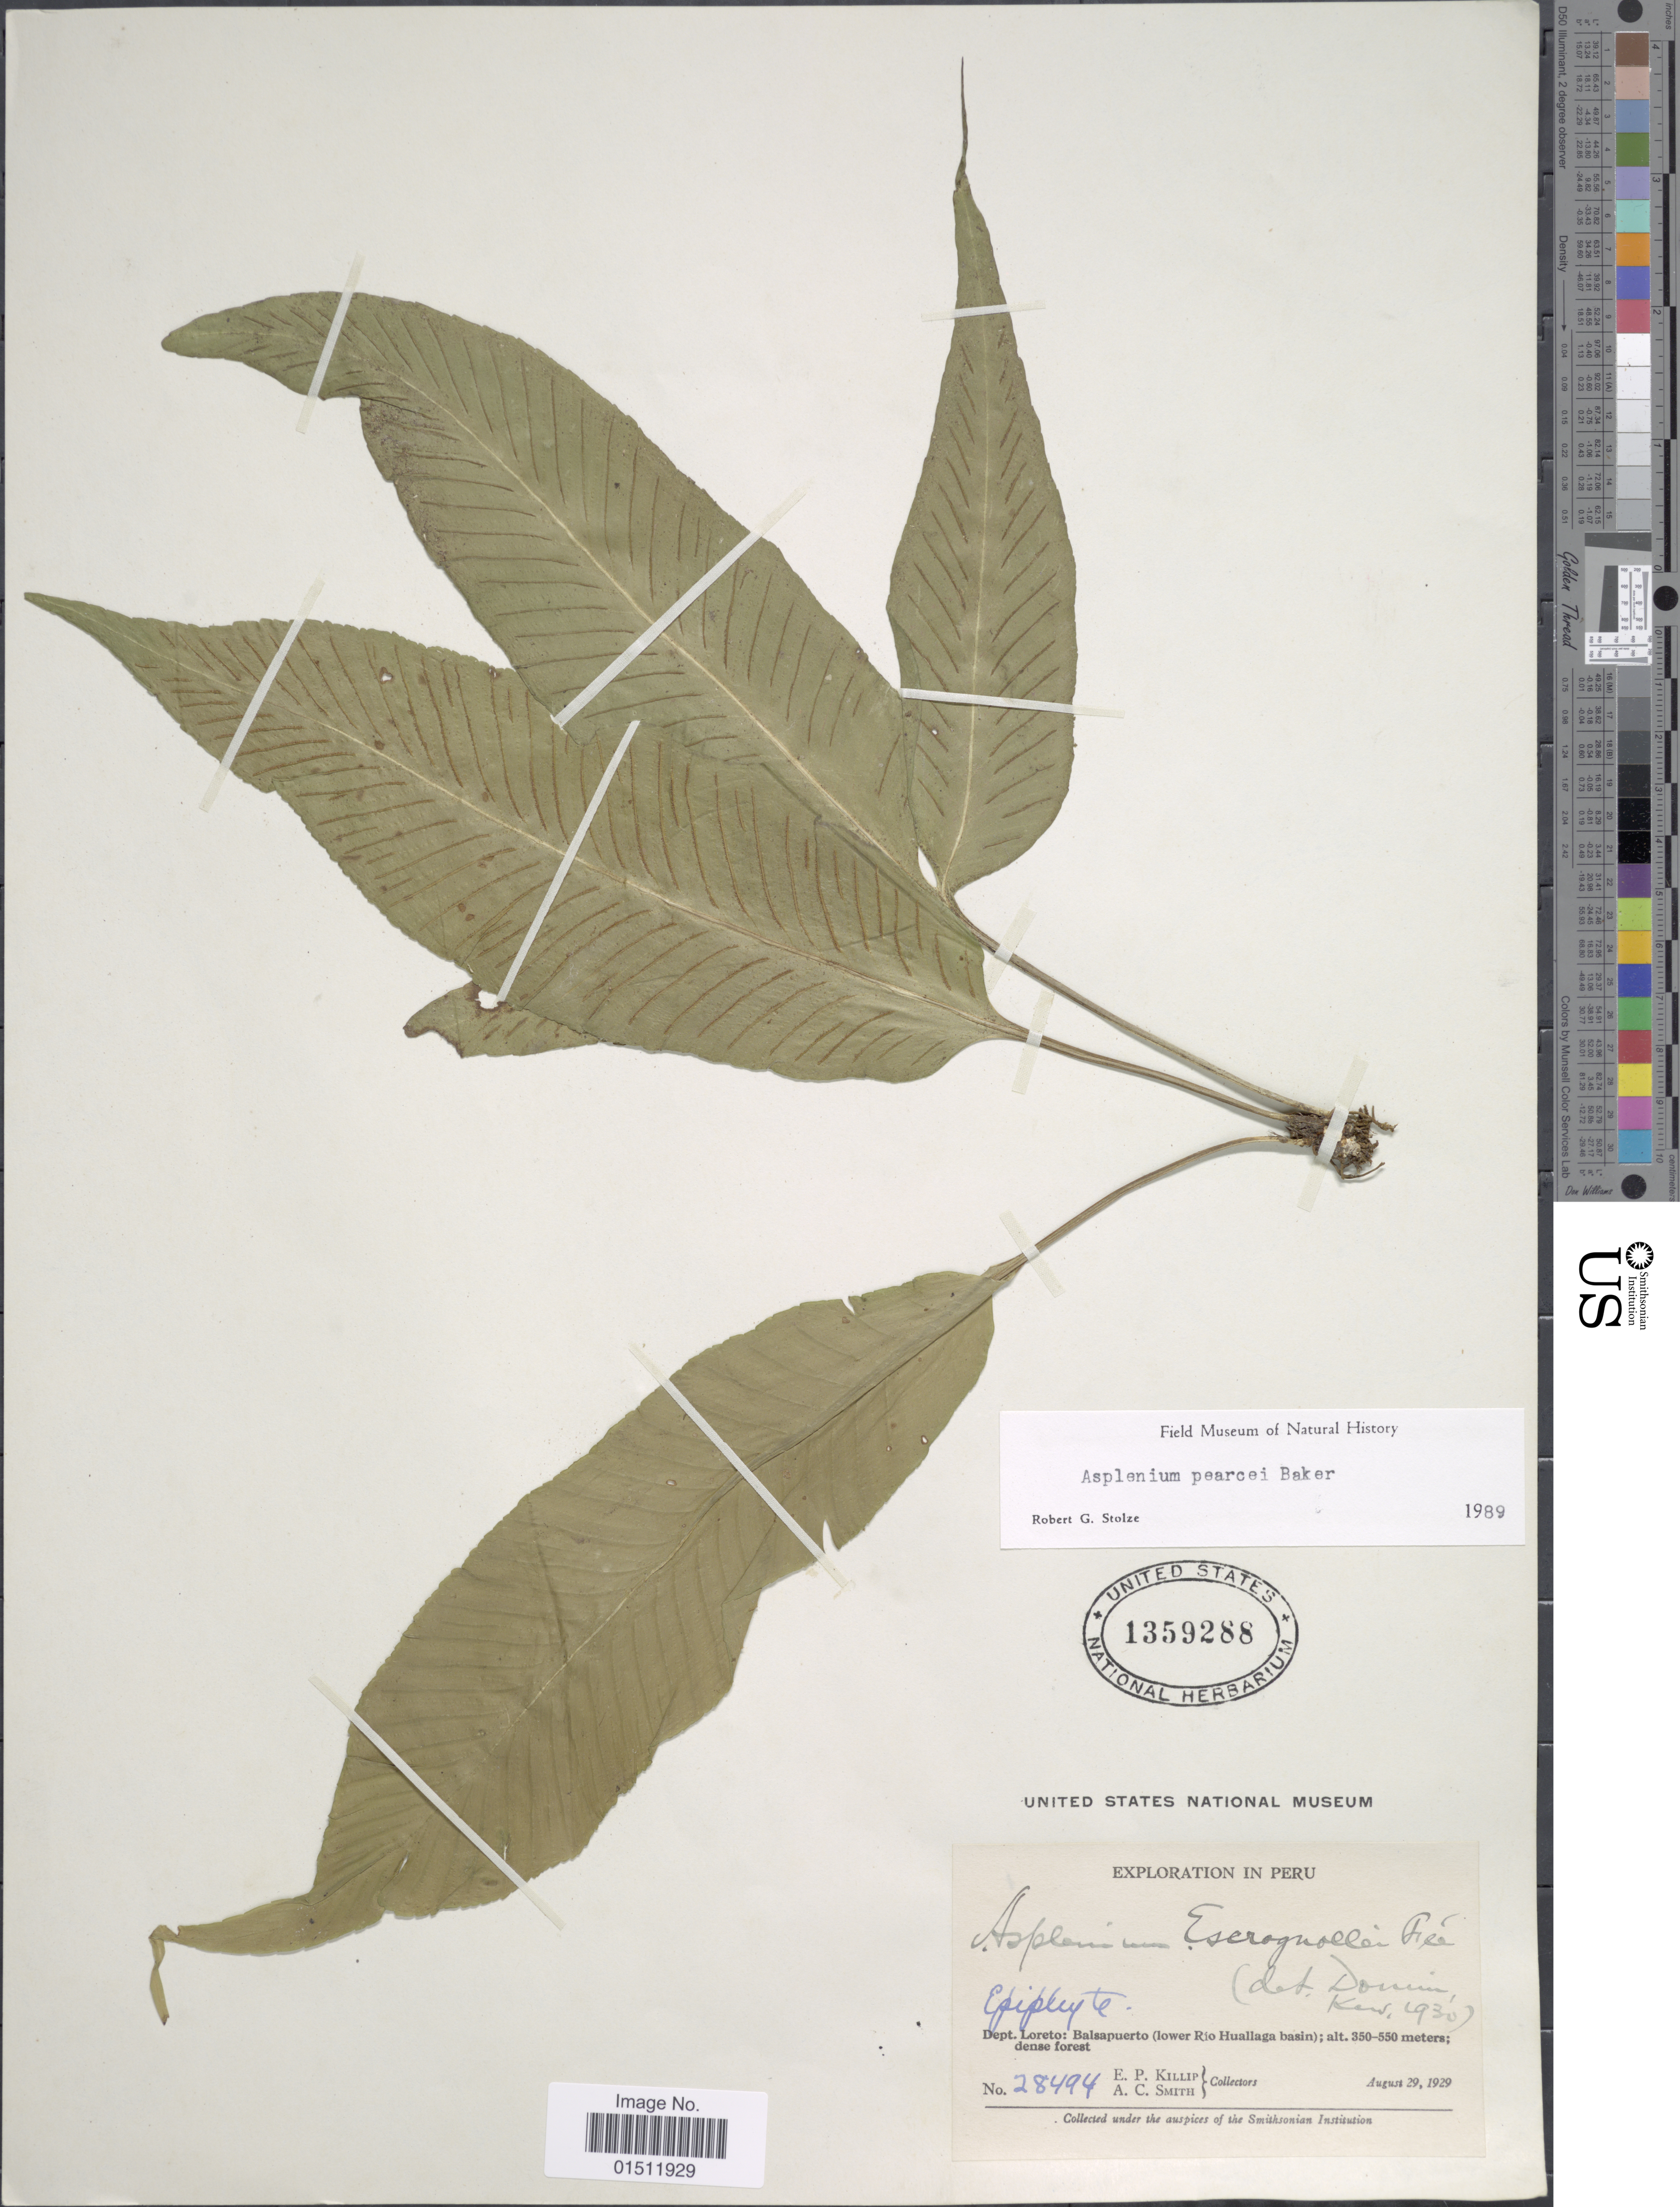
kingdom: Plantae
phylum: Tracheophyta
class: Polypodiopsida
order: Polypodiales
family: Aspleniaceae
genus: Asplenium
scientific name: Asplenium pearcei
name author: Baker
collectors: E. P. Killip & A. C. Smith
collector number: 28494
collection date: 1929-08-29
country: Peru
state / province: Loreto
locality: Dept. Loreto:Balsapuerto ( lower Rio Huallaga basin).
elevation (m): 350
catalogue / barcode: US 1359288